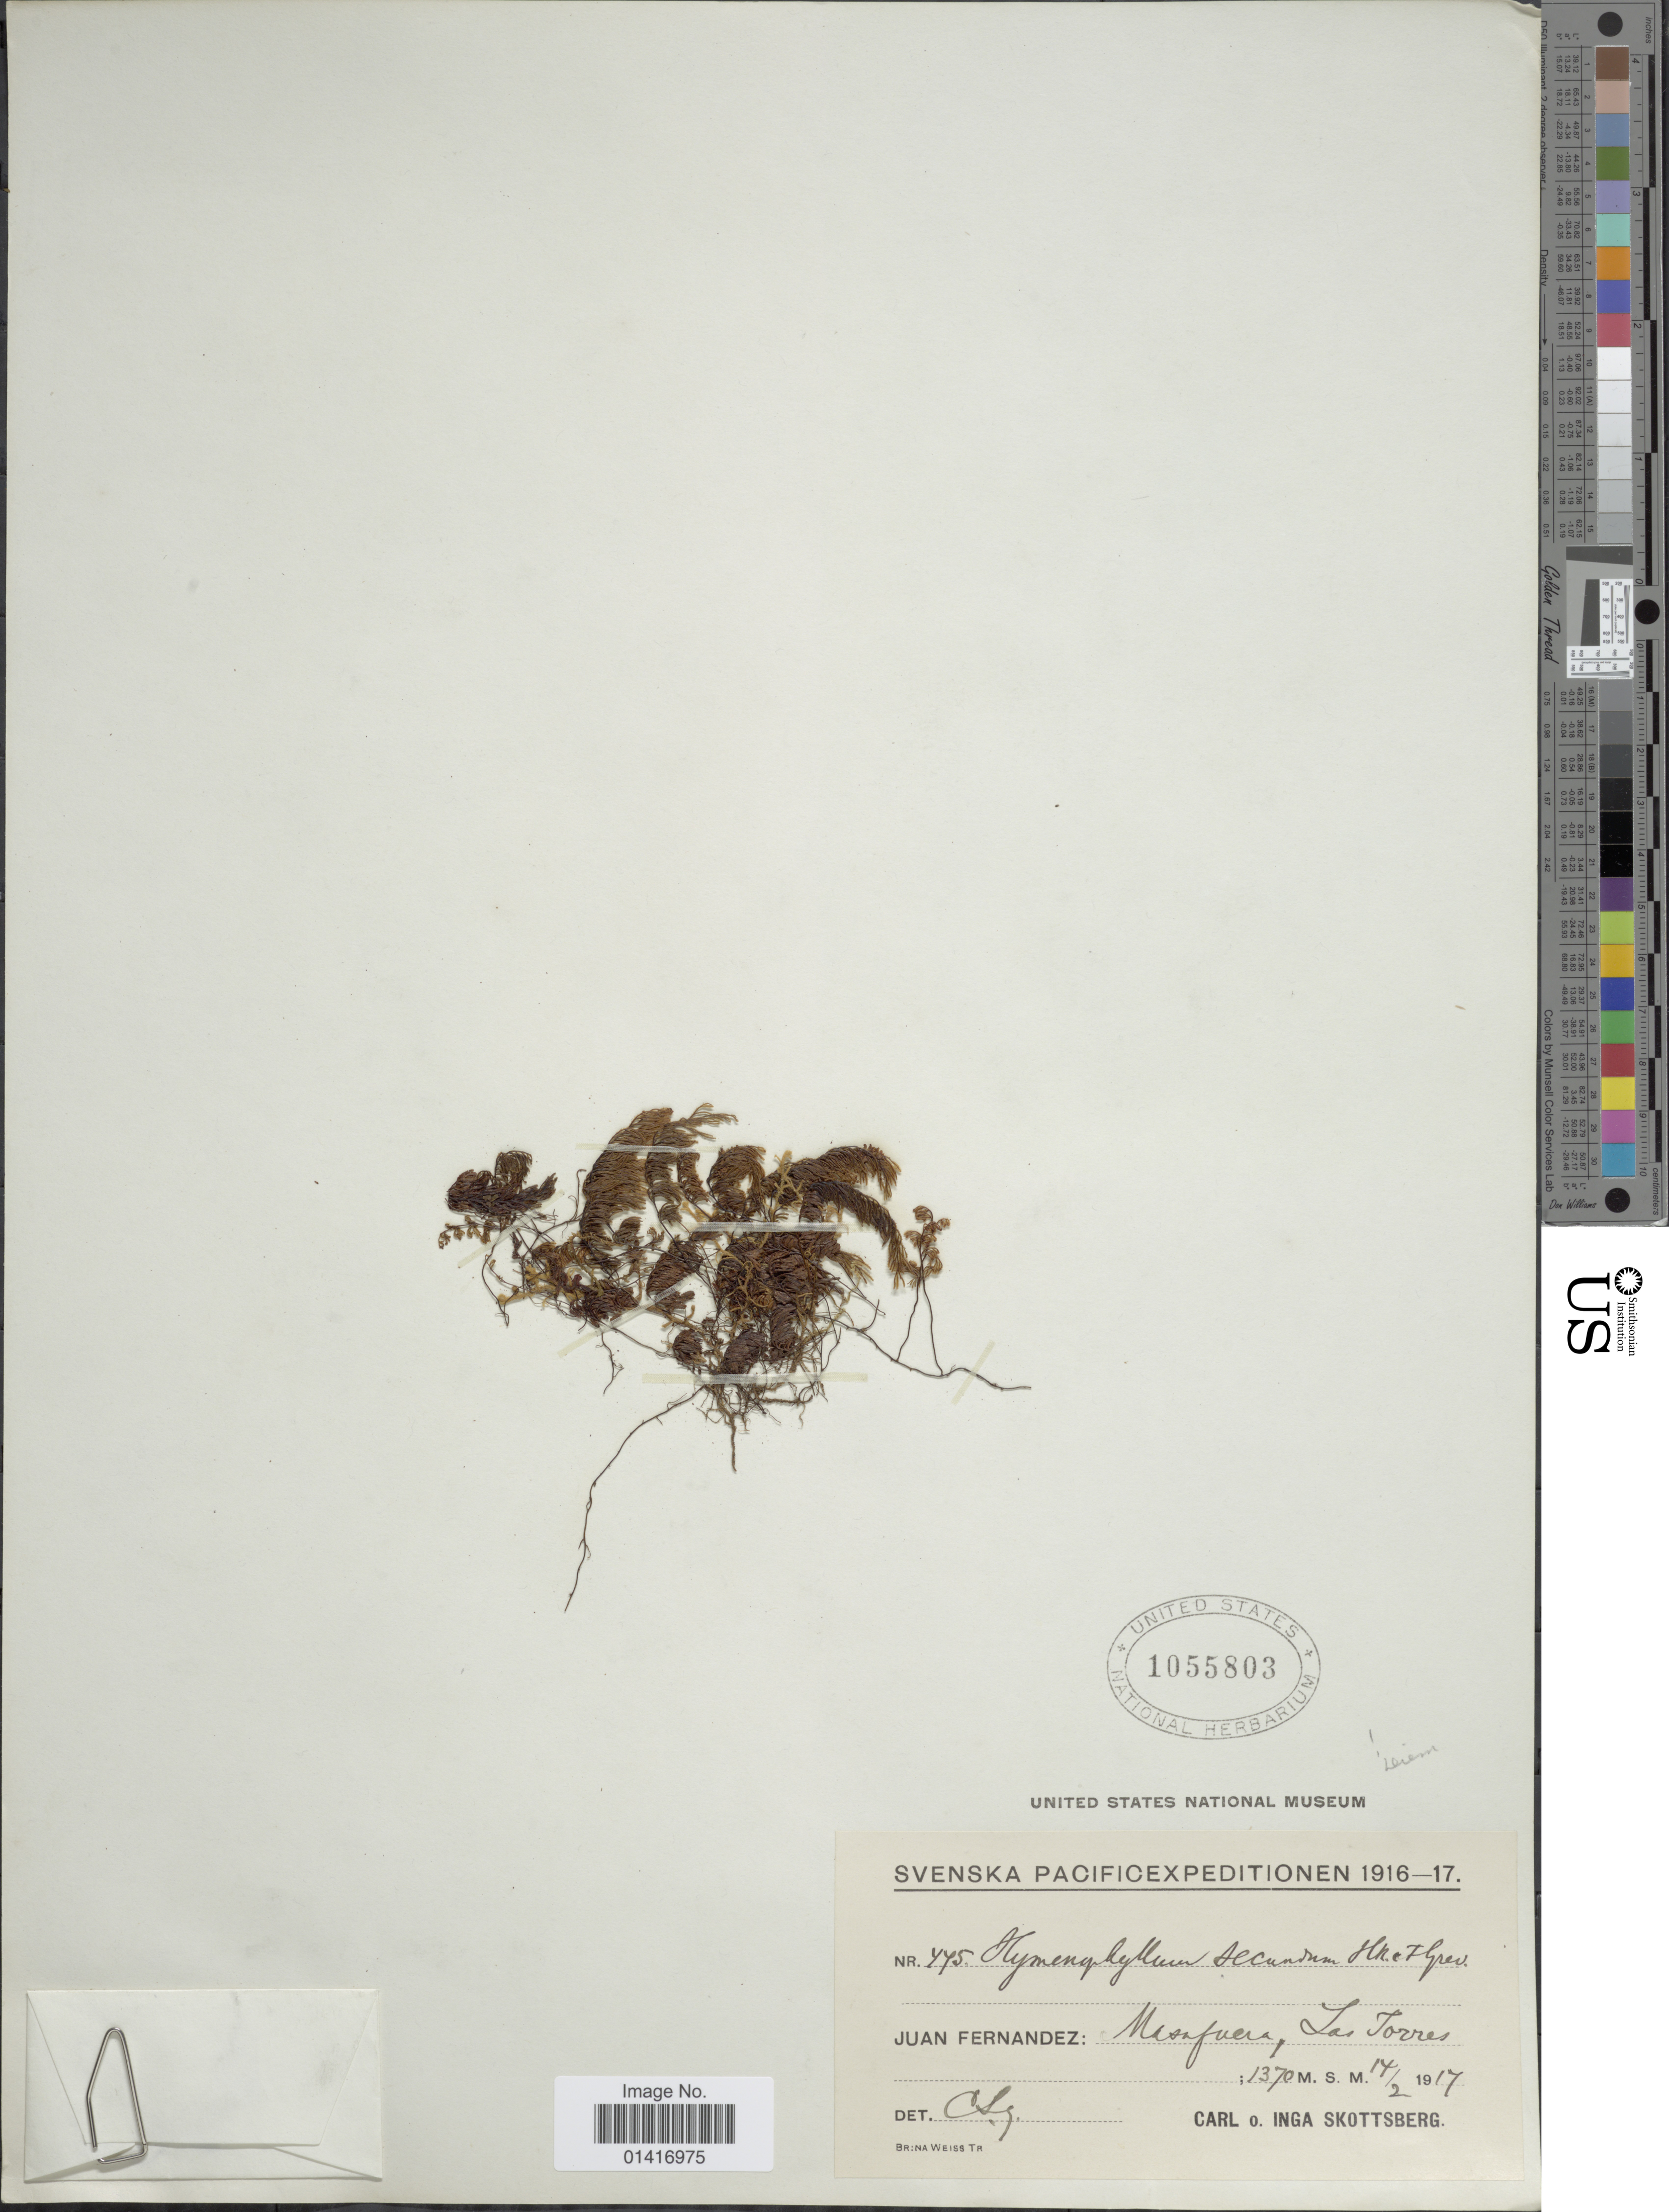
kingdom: Plantae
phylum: Tracheophyta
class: Polypodiopsida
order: Hymenophyllales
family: Hymenophyllaceae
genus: Hymenophyllum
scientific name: Hymenophyllum secundum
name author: Hook. & Grev.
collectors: C. Skottsberg & I. Skottsberg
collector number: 475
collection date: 1917-02-14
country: Chile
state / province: Valparaíso (V)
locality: Juan Fernandez: Masafuera, Las Torres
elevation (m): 1370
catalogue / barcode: US 1055803